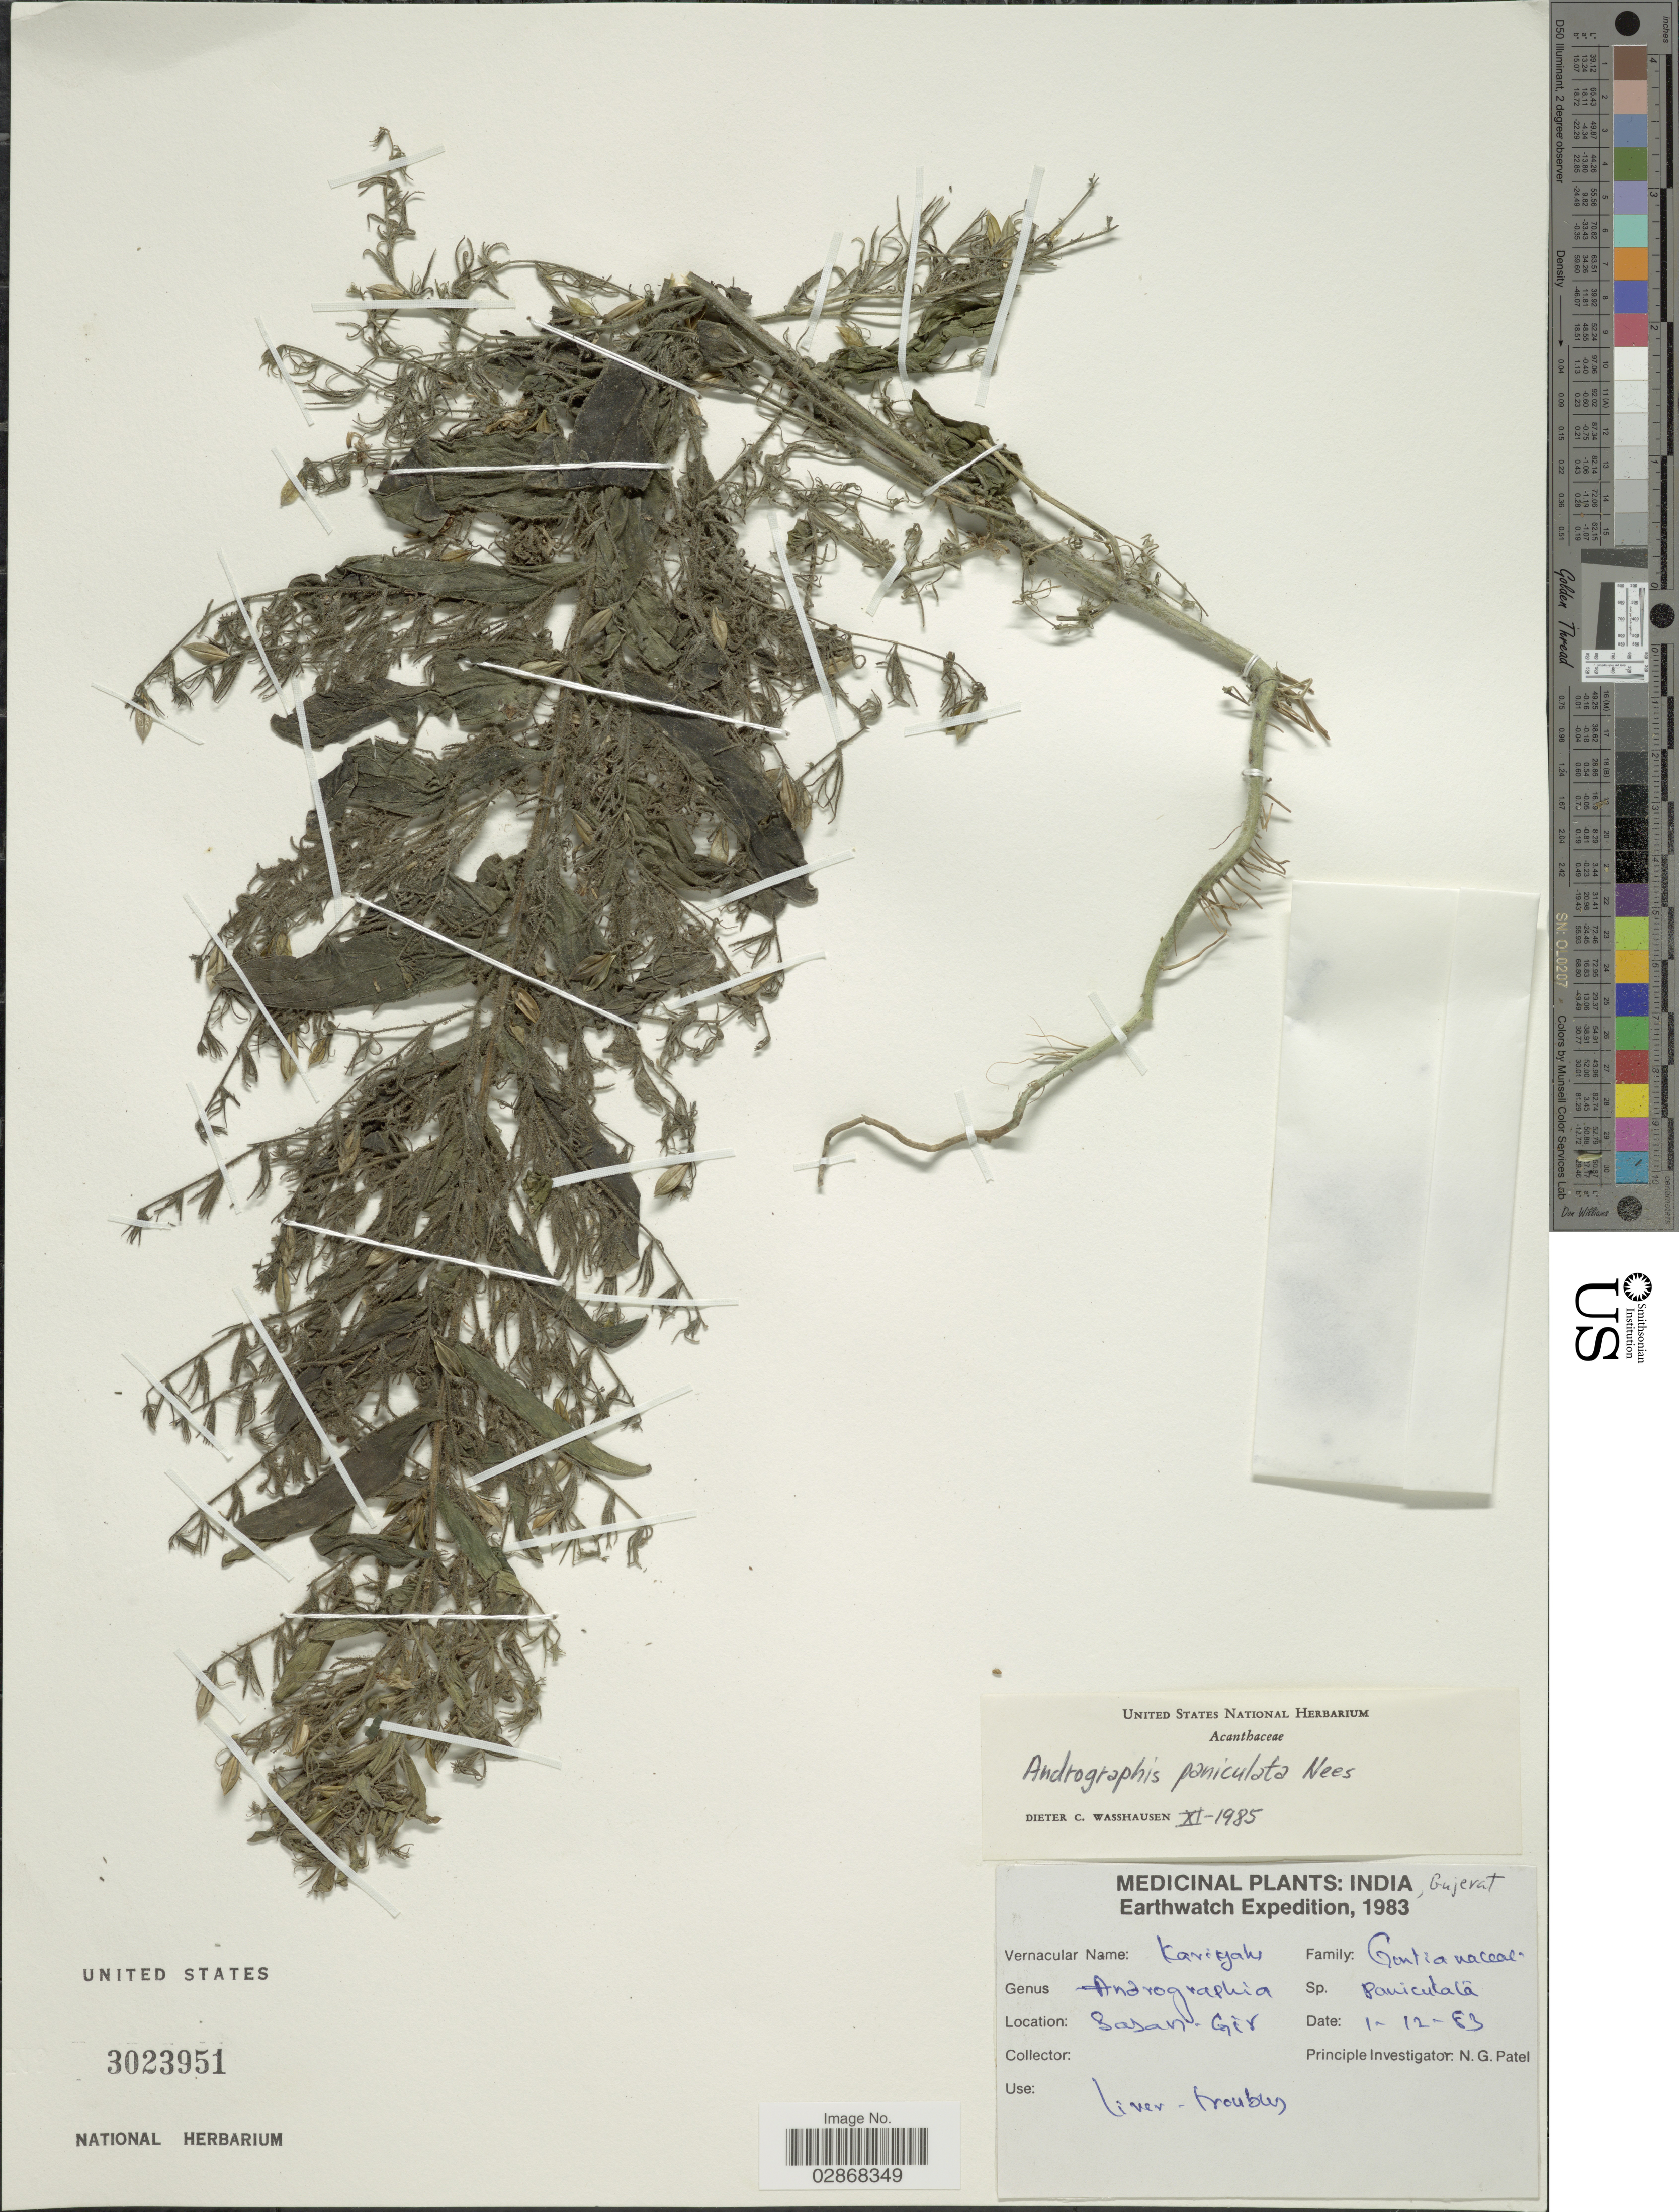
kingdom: Plantae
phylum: Tracheophyta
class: Magnoliopsida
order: Lamiales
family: Acanthaceae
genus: Andrographis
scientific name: Andrographis paniculata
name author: (Burm. f.) Nees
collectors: N. Patel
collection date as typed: Transcribed d/m/y: 1/12/83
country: India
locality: Gujerat. Sasan. Gir.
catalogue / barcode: US 3023951